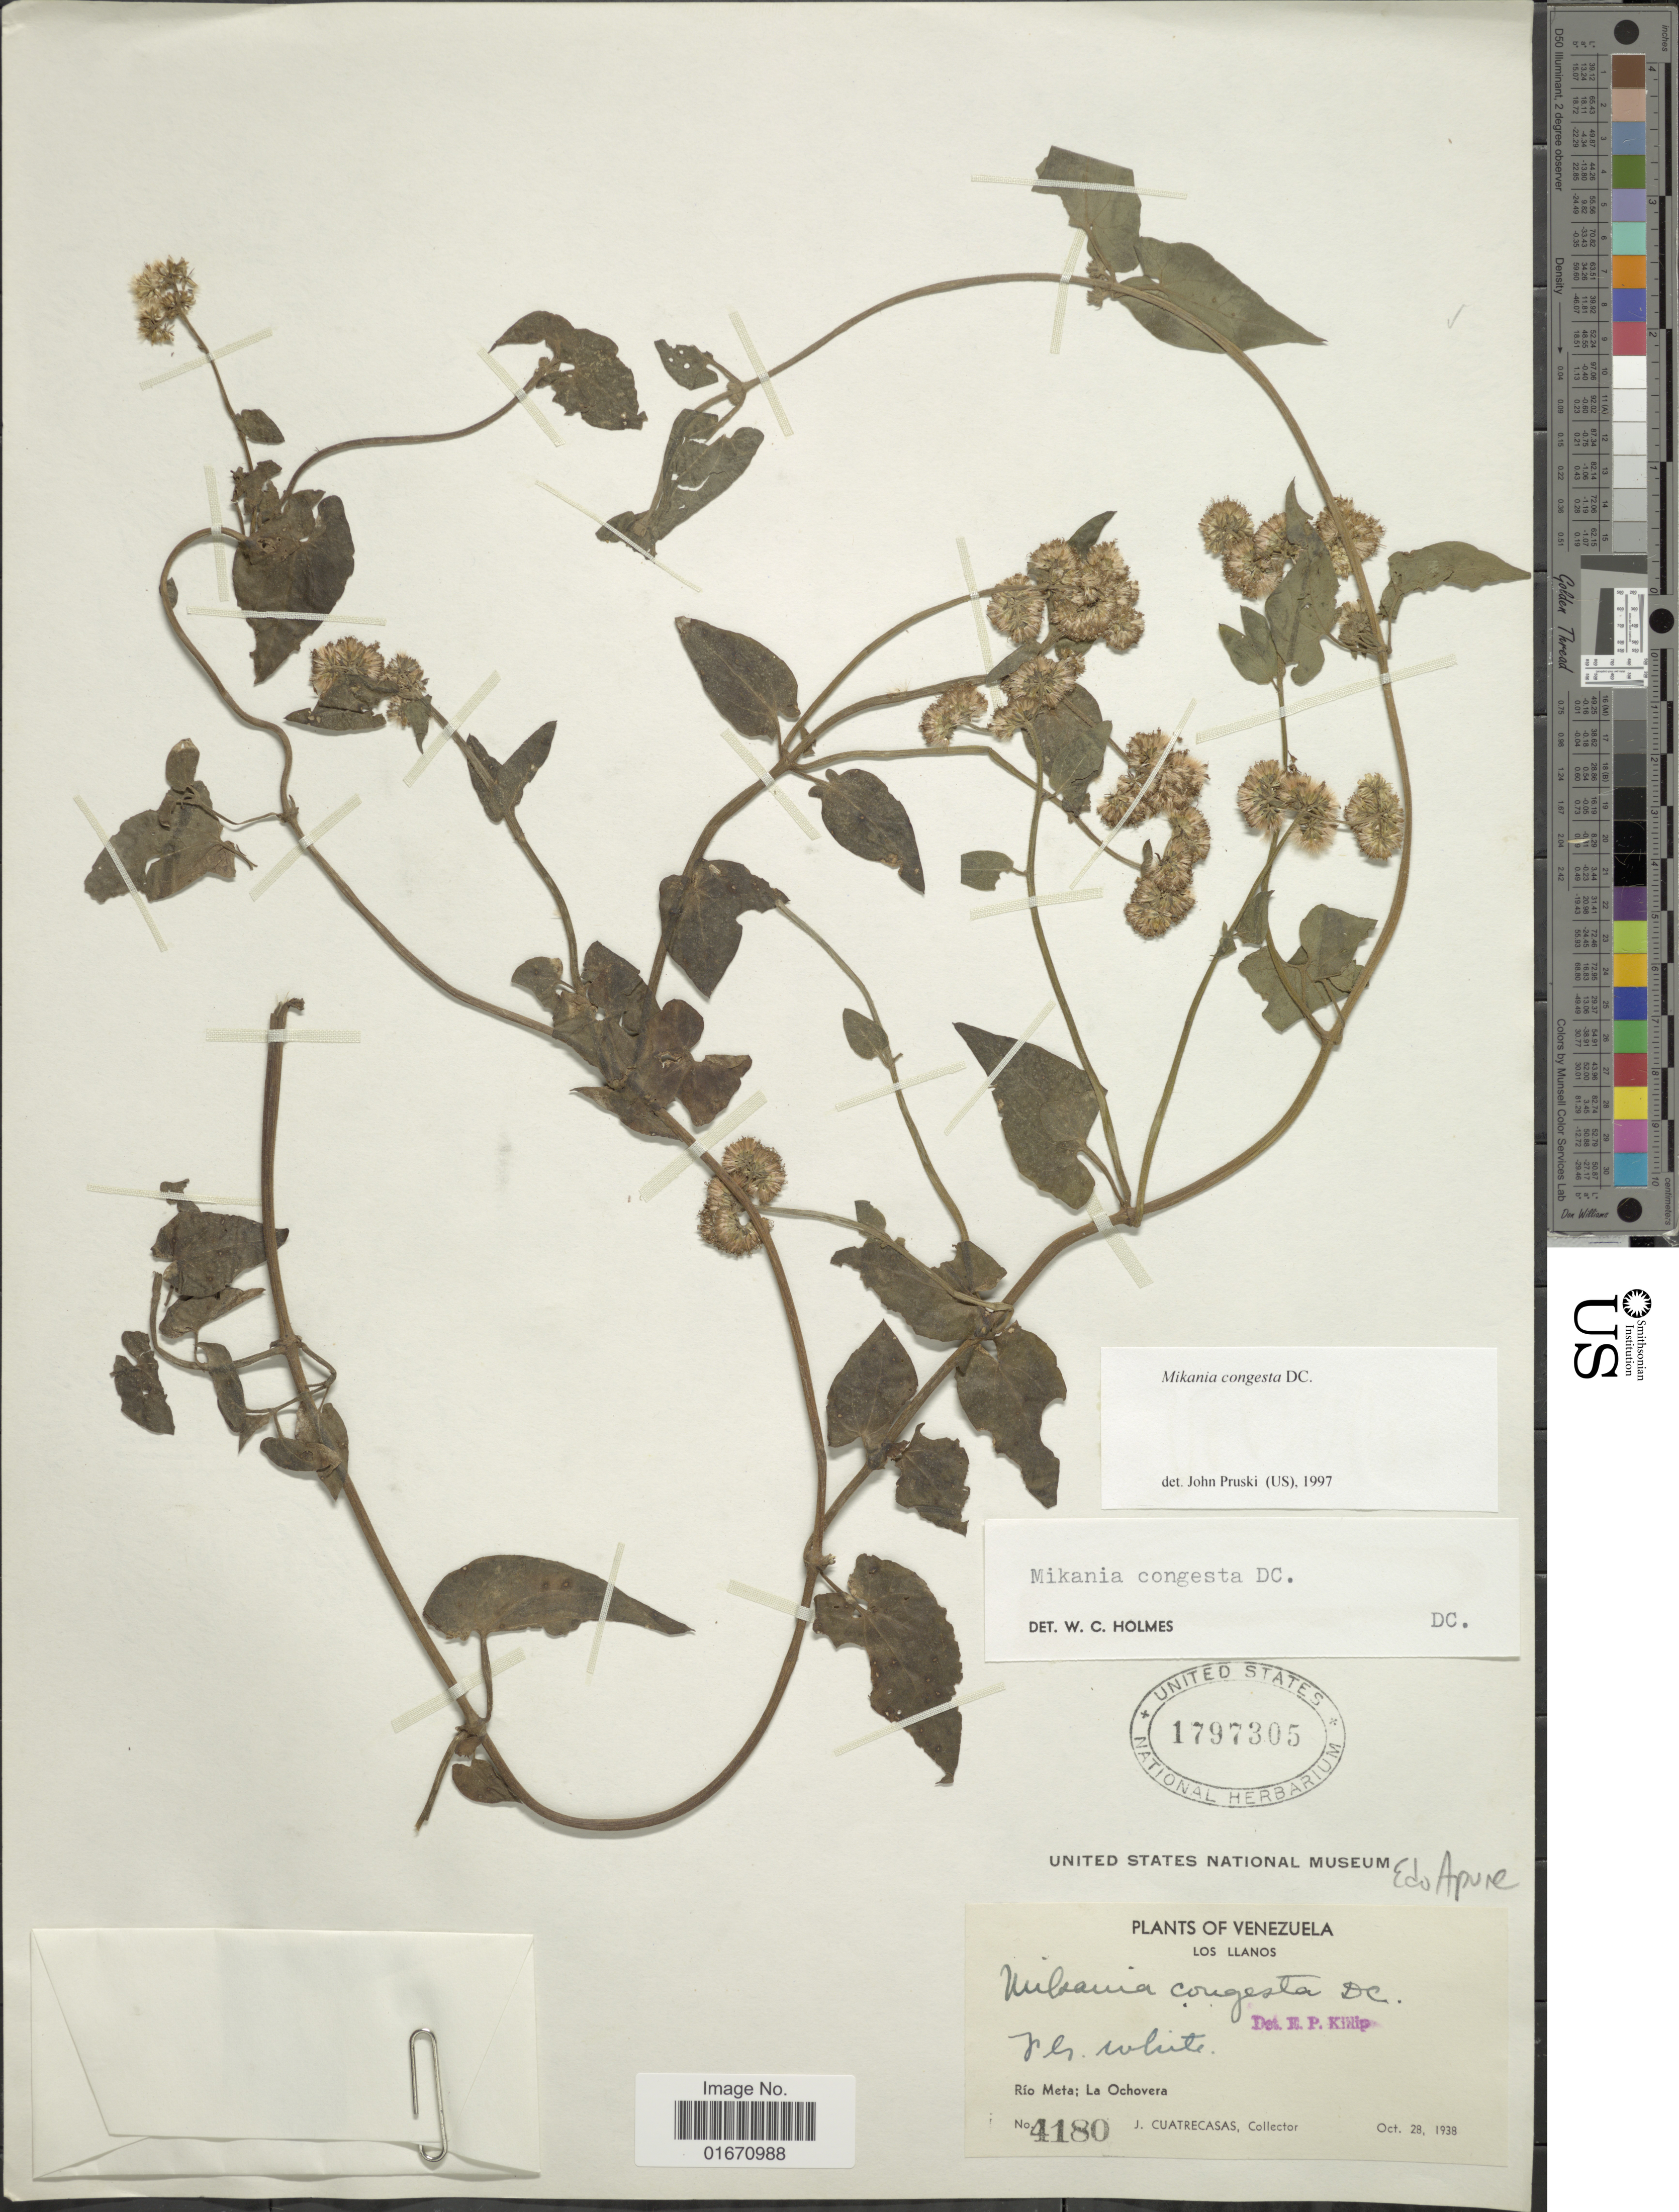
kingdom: Plantae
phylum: Tracheophyta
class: Magnoliopsida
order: Asterales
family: Asteraceae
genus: Mikania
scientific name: Mikania congesta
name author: DC.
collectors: J. Cuatrecasas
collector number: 4180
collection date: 1938-10-28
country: Venezuela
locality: Los Llanos, Rio Meta, La Ochovera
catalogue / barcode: US 1797305